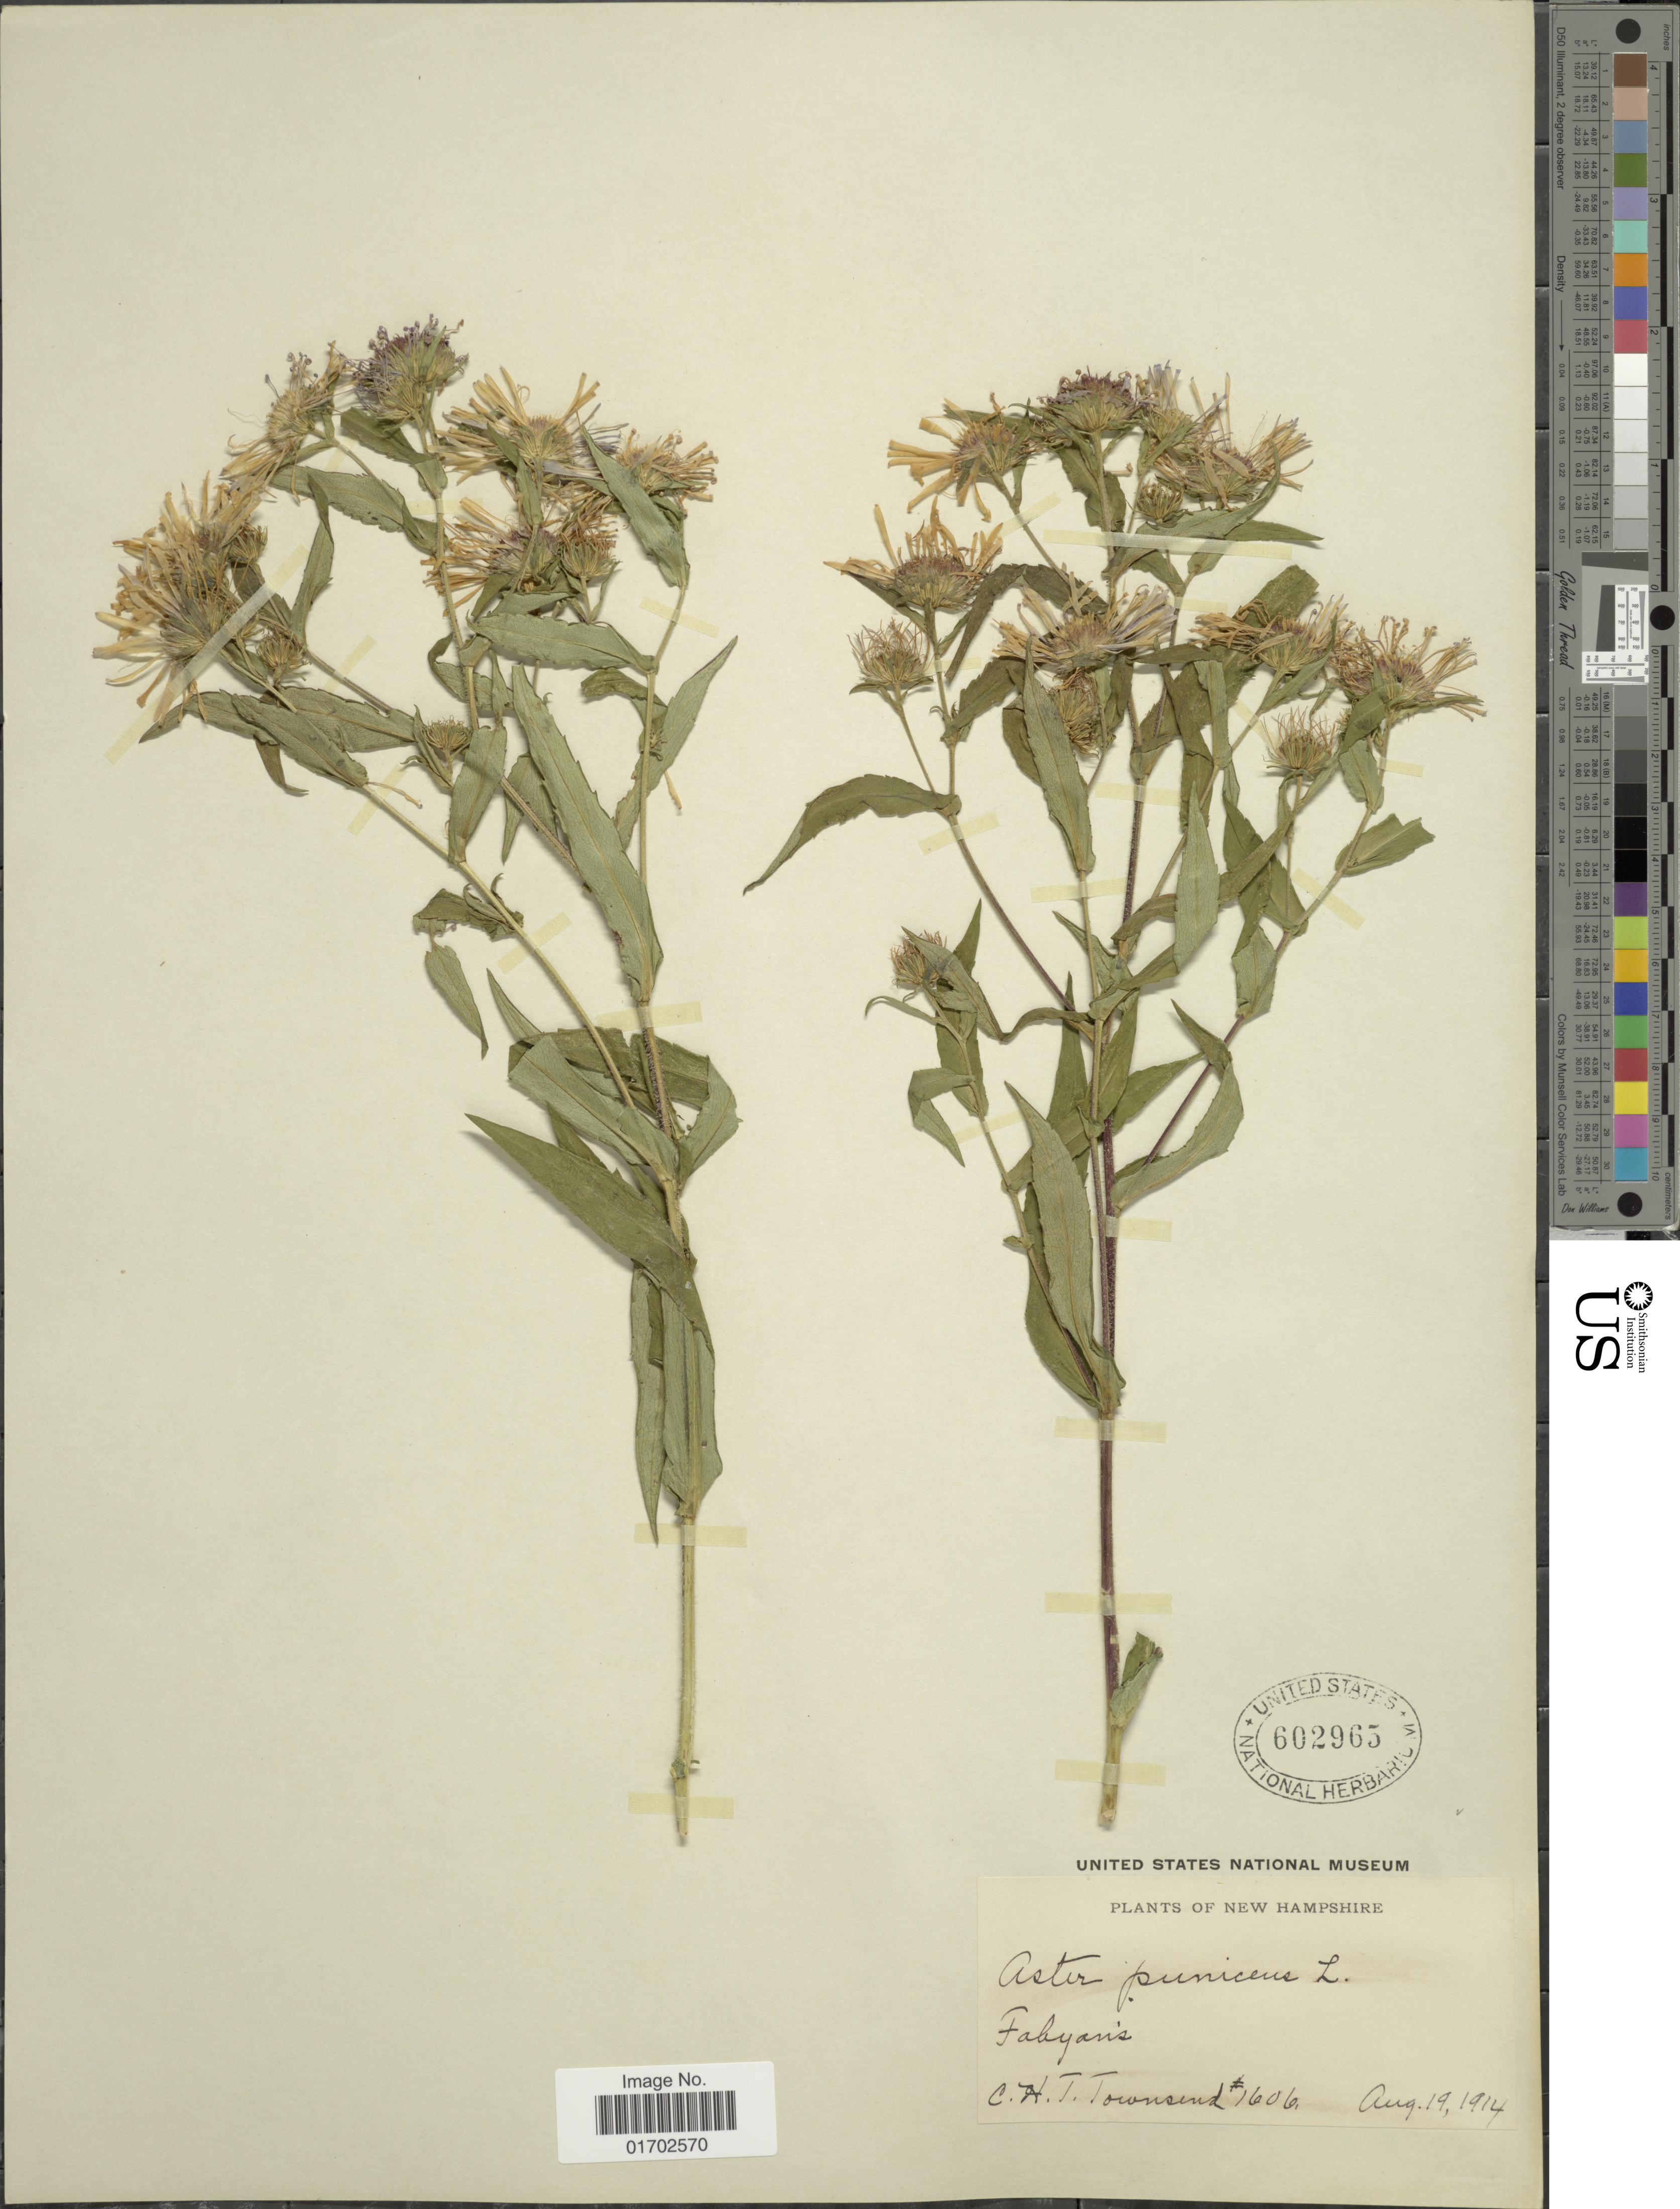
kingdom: Plantae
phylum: Tracheophyta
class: Magnoliopsida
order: Asterales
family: Asteraceae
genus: Symphyotrichum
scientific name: Symphyotrichum puniceum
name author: (L.) Á. Löve & D. Löve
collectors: C. H. T. Townsend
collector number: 1606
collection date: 1914-08-19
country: United States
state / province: New Hampshire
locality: Fabyans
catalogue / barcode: US 602965